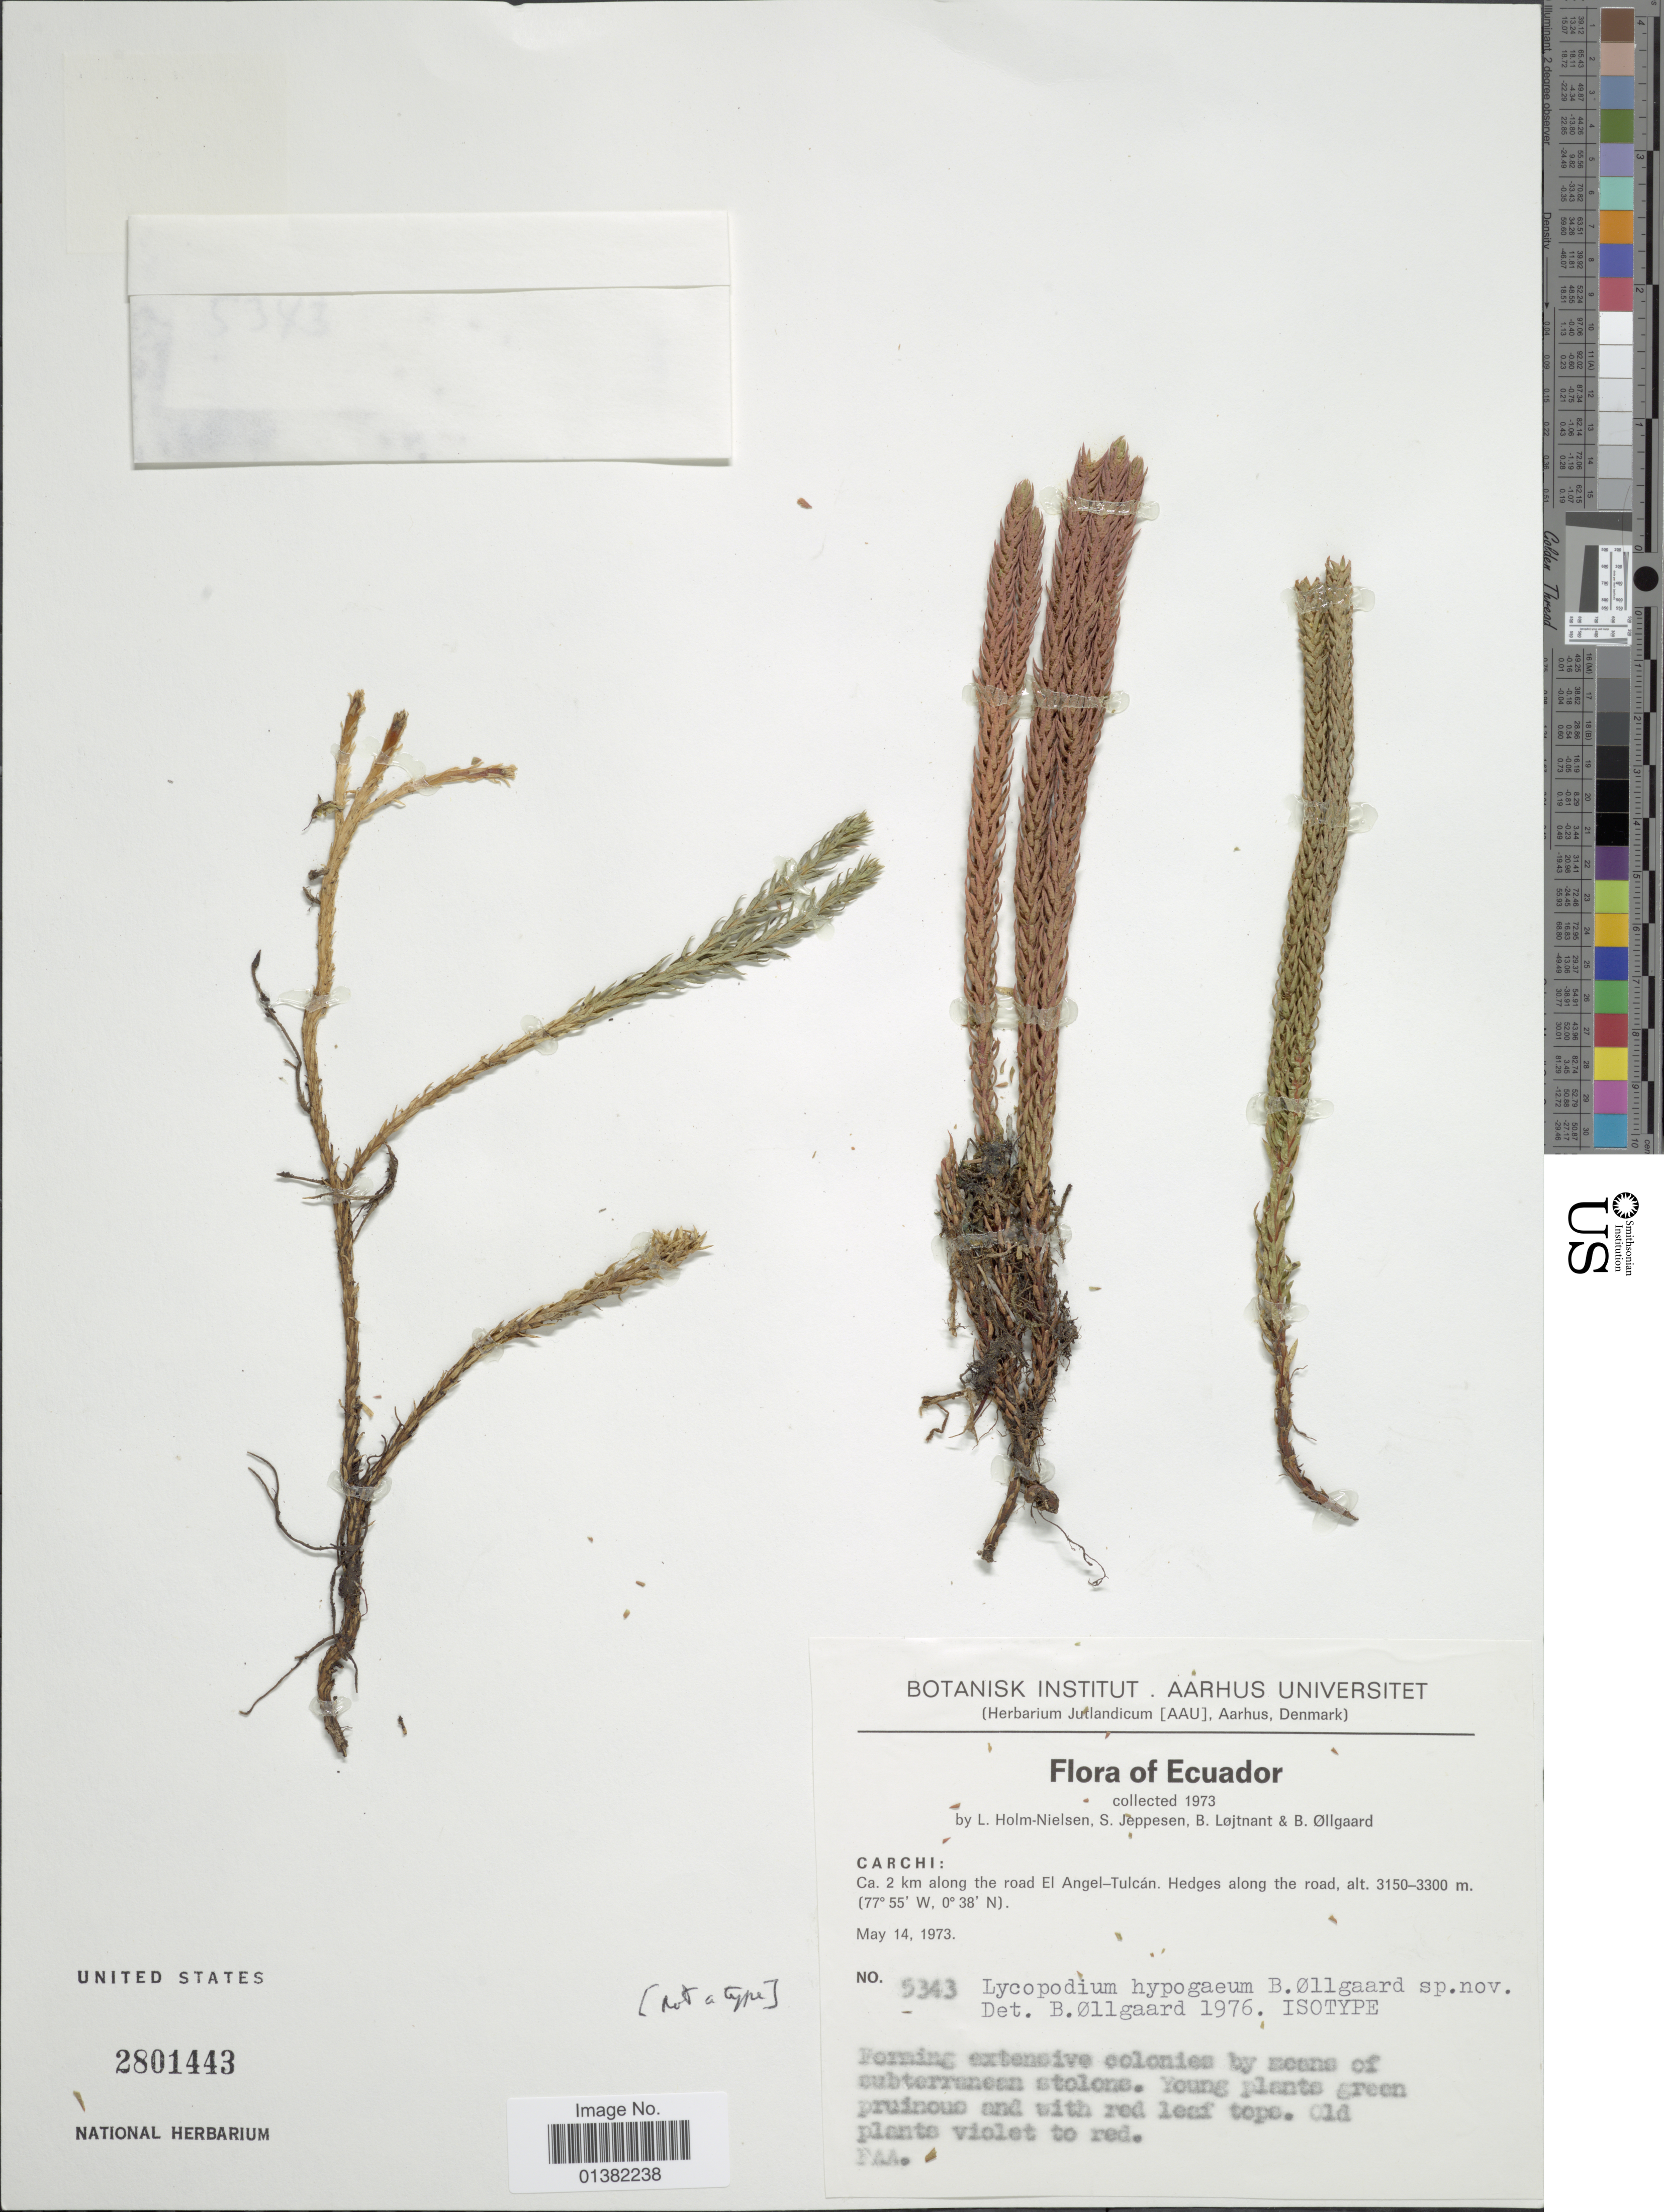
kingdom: Plantae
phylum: Tracheophyta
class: Lycopodiopsida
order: Lycopodiales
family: Lycopodiaceae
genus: Phlegmariurus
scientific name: Phlegmariurus hypogaeus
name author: (B. Øllg.) B. Øllg.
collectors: L. B. Holm-Nielsen, S. Jeppesen, B. Löjtnant & B. Øllgaard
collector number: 5343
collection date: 1973-05-14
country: Ecuador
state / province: Carchi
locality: Ca. 2 km along the road El Angel-Tulcán. Hedges along the road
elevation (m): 3150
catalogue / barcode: US 2801443